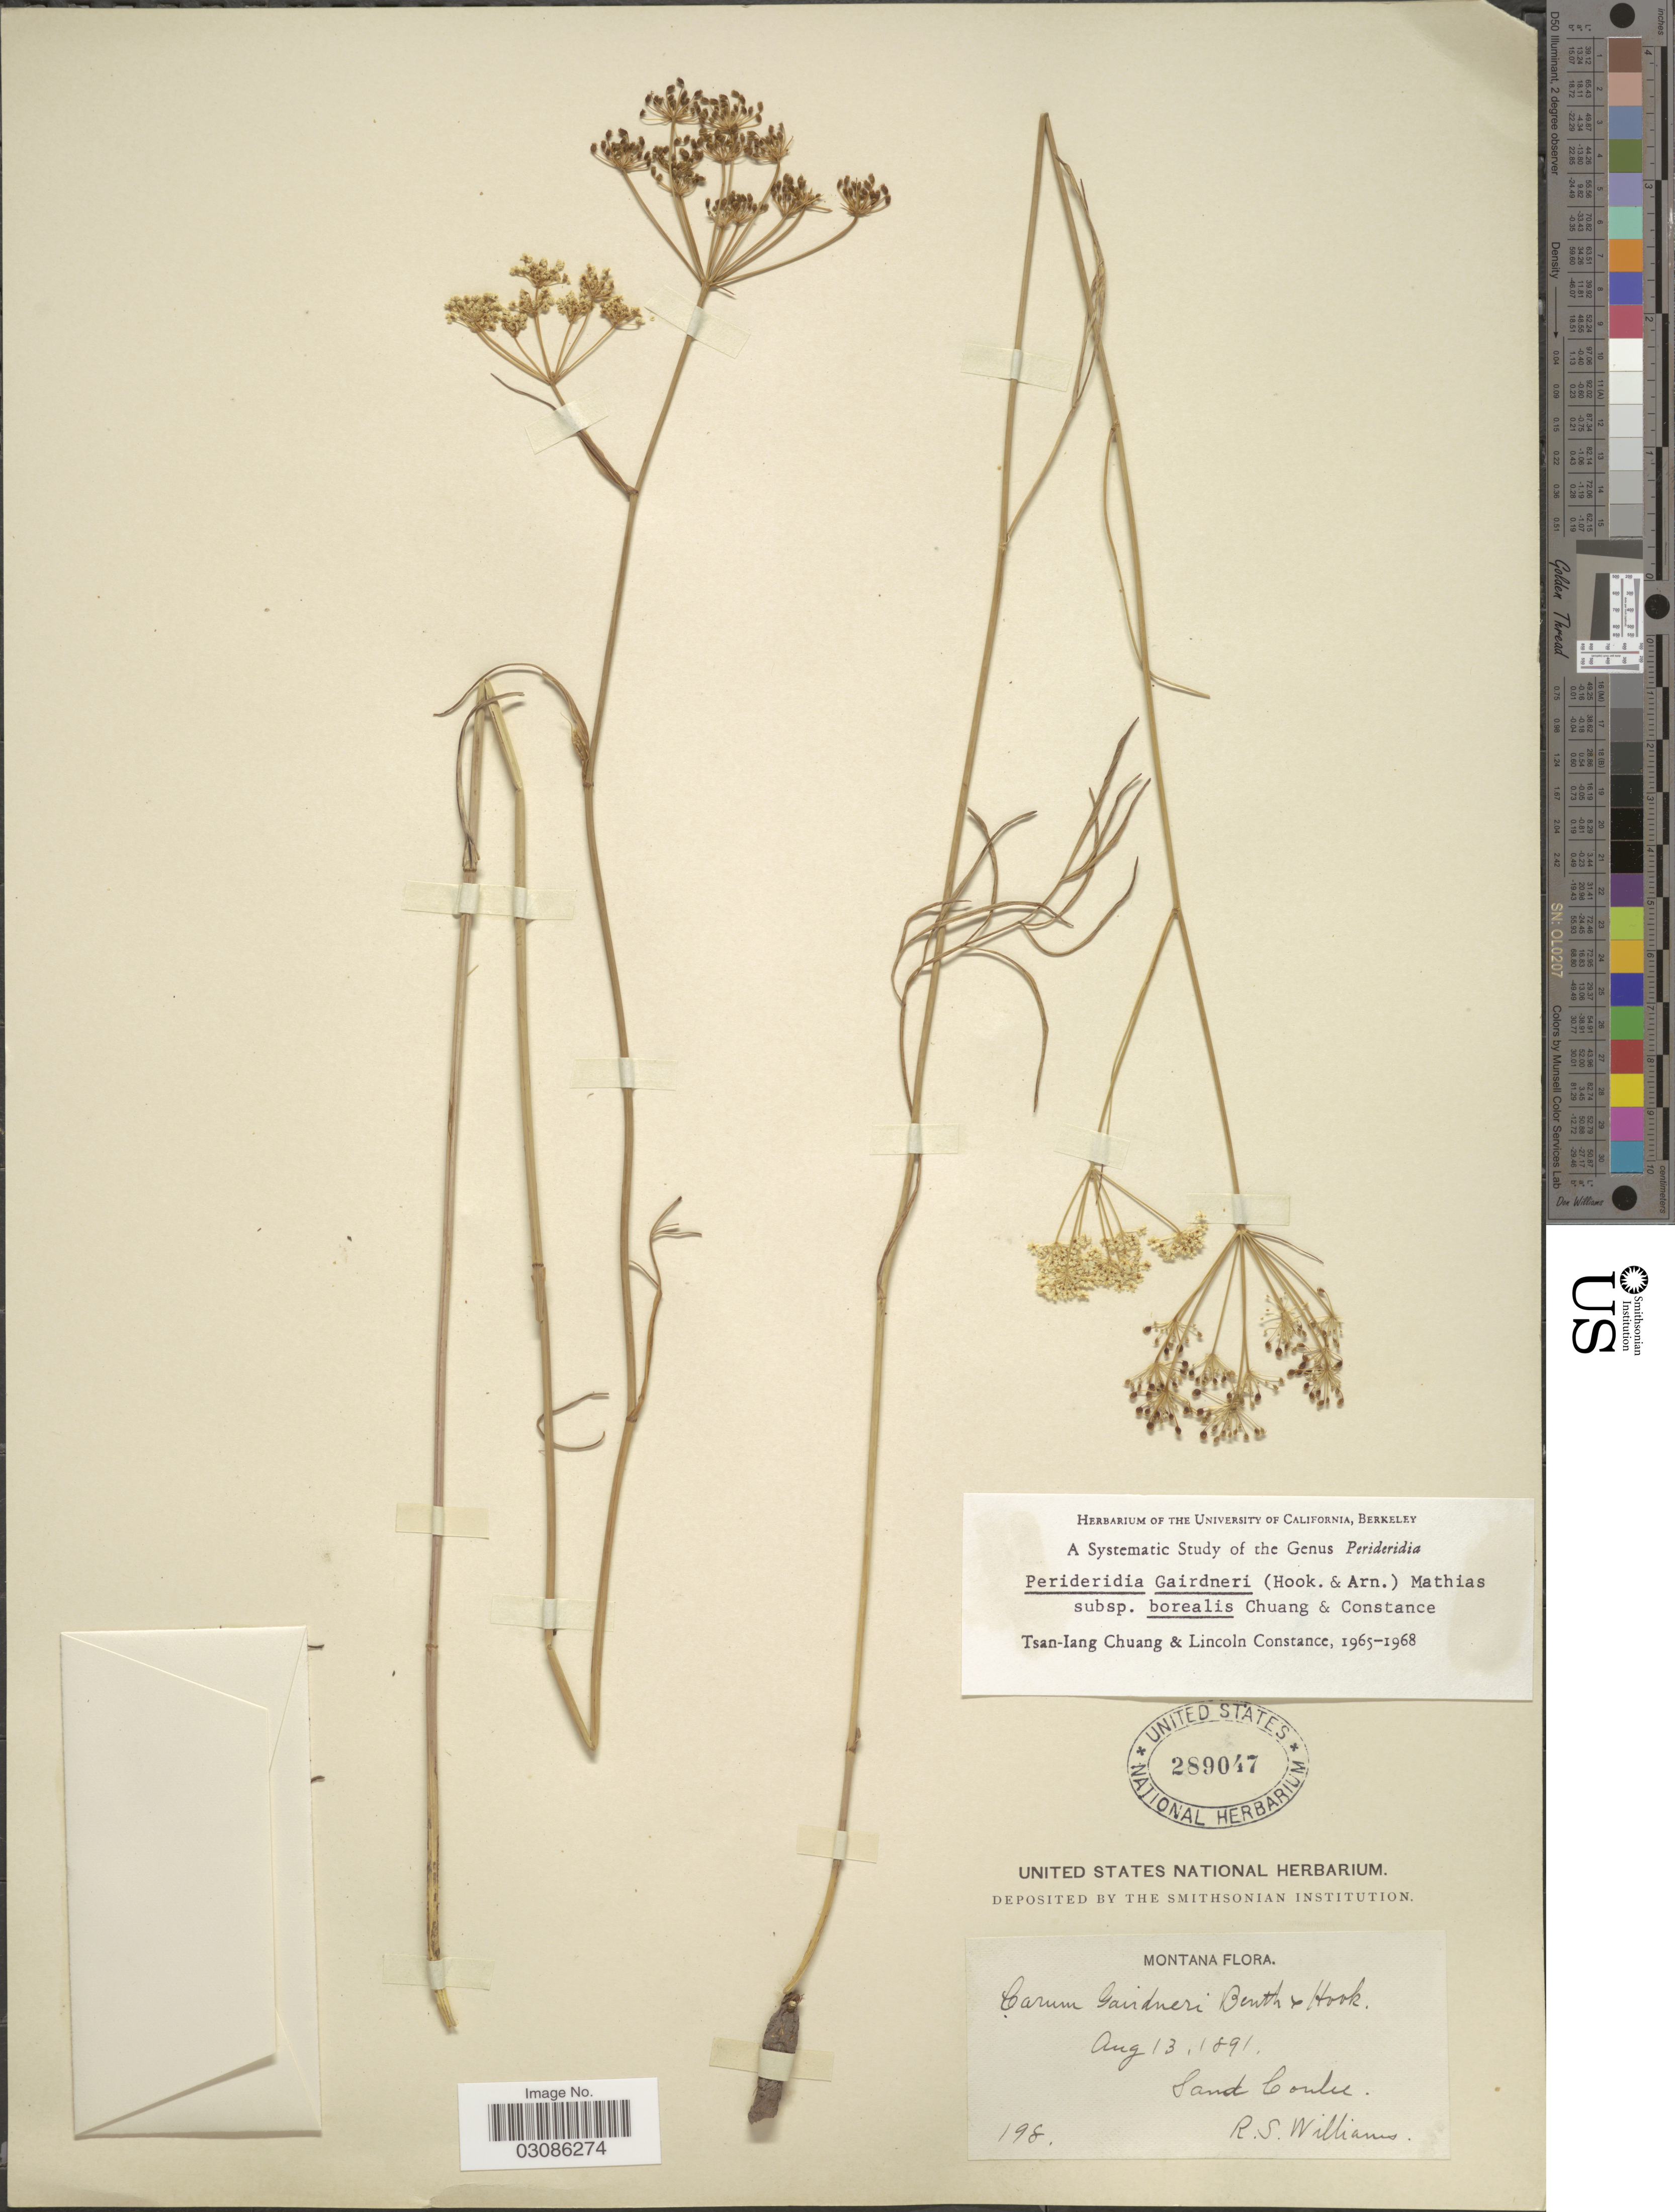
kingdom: Plantae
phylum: Tracheophyta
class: Magnoliopsida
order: Apiales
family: Apiaceae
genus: Perideridia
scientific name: Perideridia gairdneri subsp. borealis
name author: T.I. Chuang & Constance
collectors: R. S. Williams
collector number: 198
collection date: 1891-08-13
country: United States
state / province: Montana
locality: Sand Coulee.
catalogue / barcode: US 289047